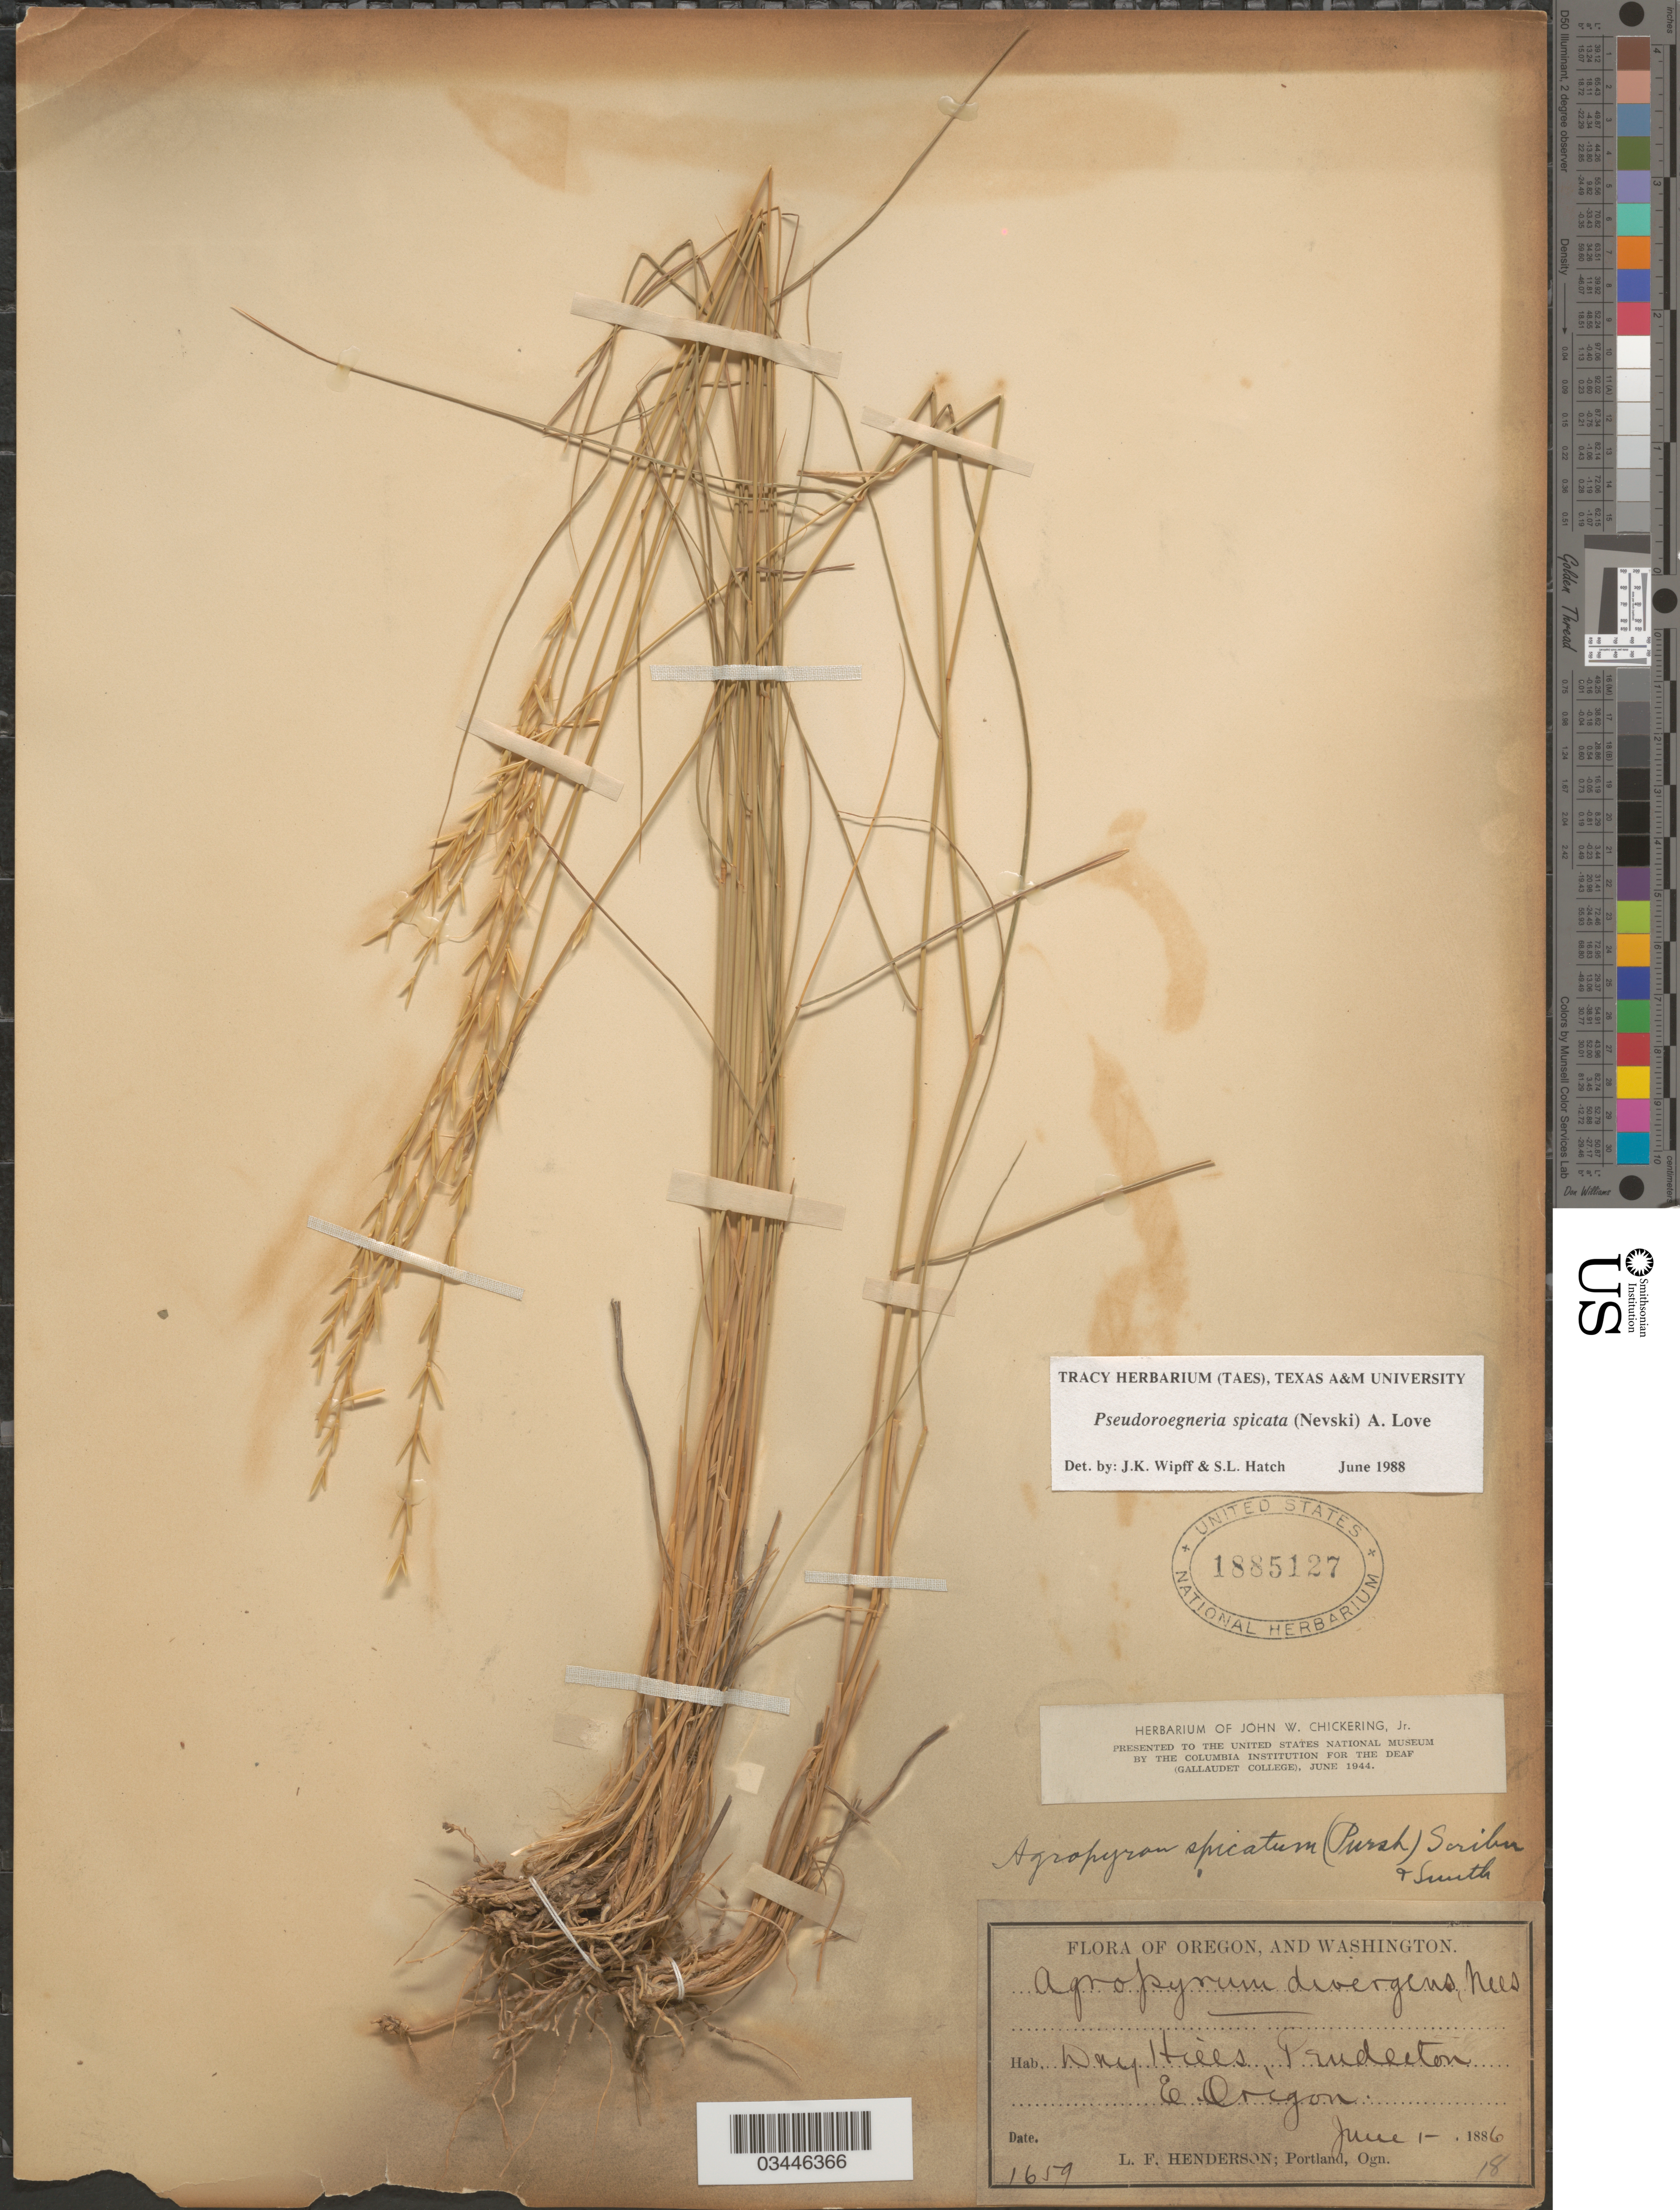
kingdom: Plantae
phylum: Tracheophyta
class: Liliopsida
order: Poales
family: Poaceae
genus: Pseudoroegneria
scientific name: Pseudoroegneria spicata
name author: (Pursh) Á. Löve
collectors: L. Henderson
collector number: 1659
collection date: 1886-06-01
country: United States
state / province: Oregon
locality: Dry Hills, Pendleton. E Oregon.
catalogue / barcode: US 1885127